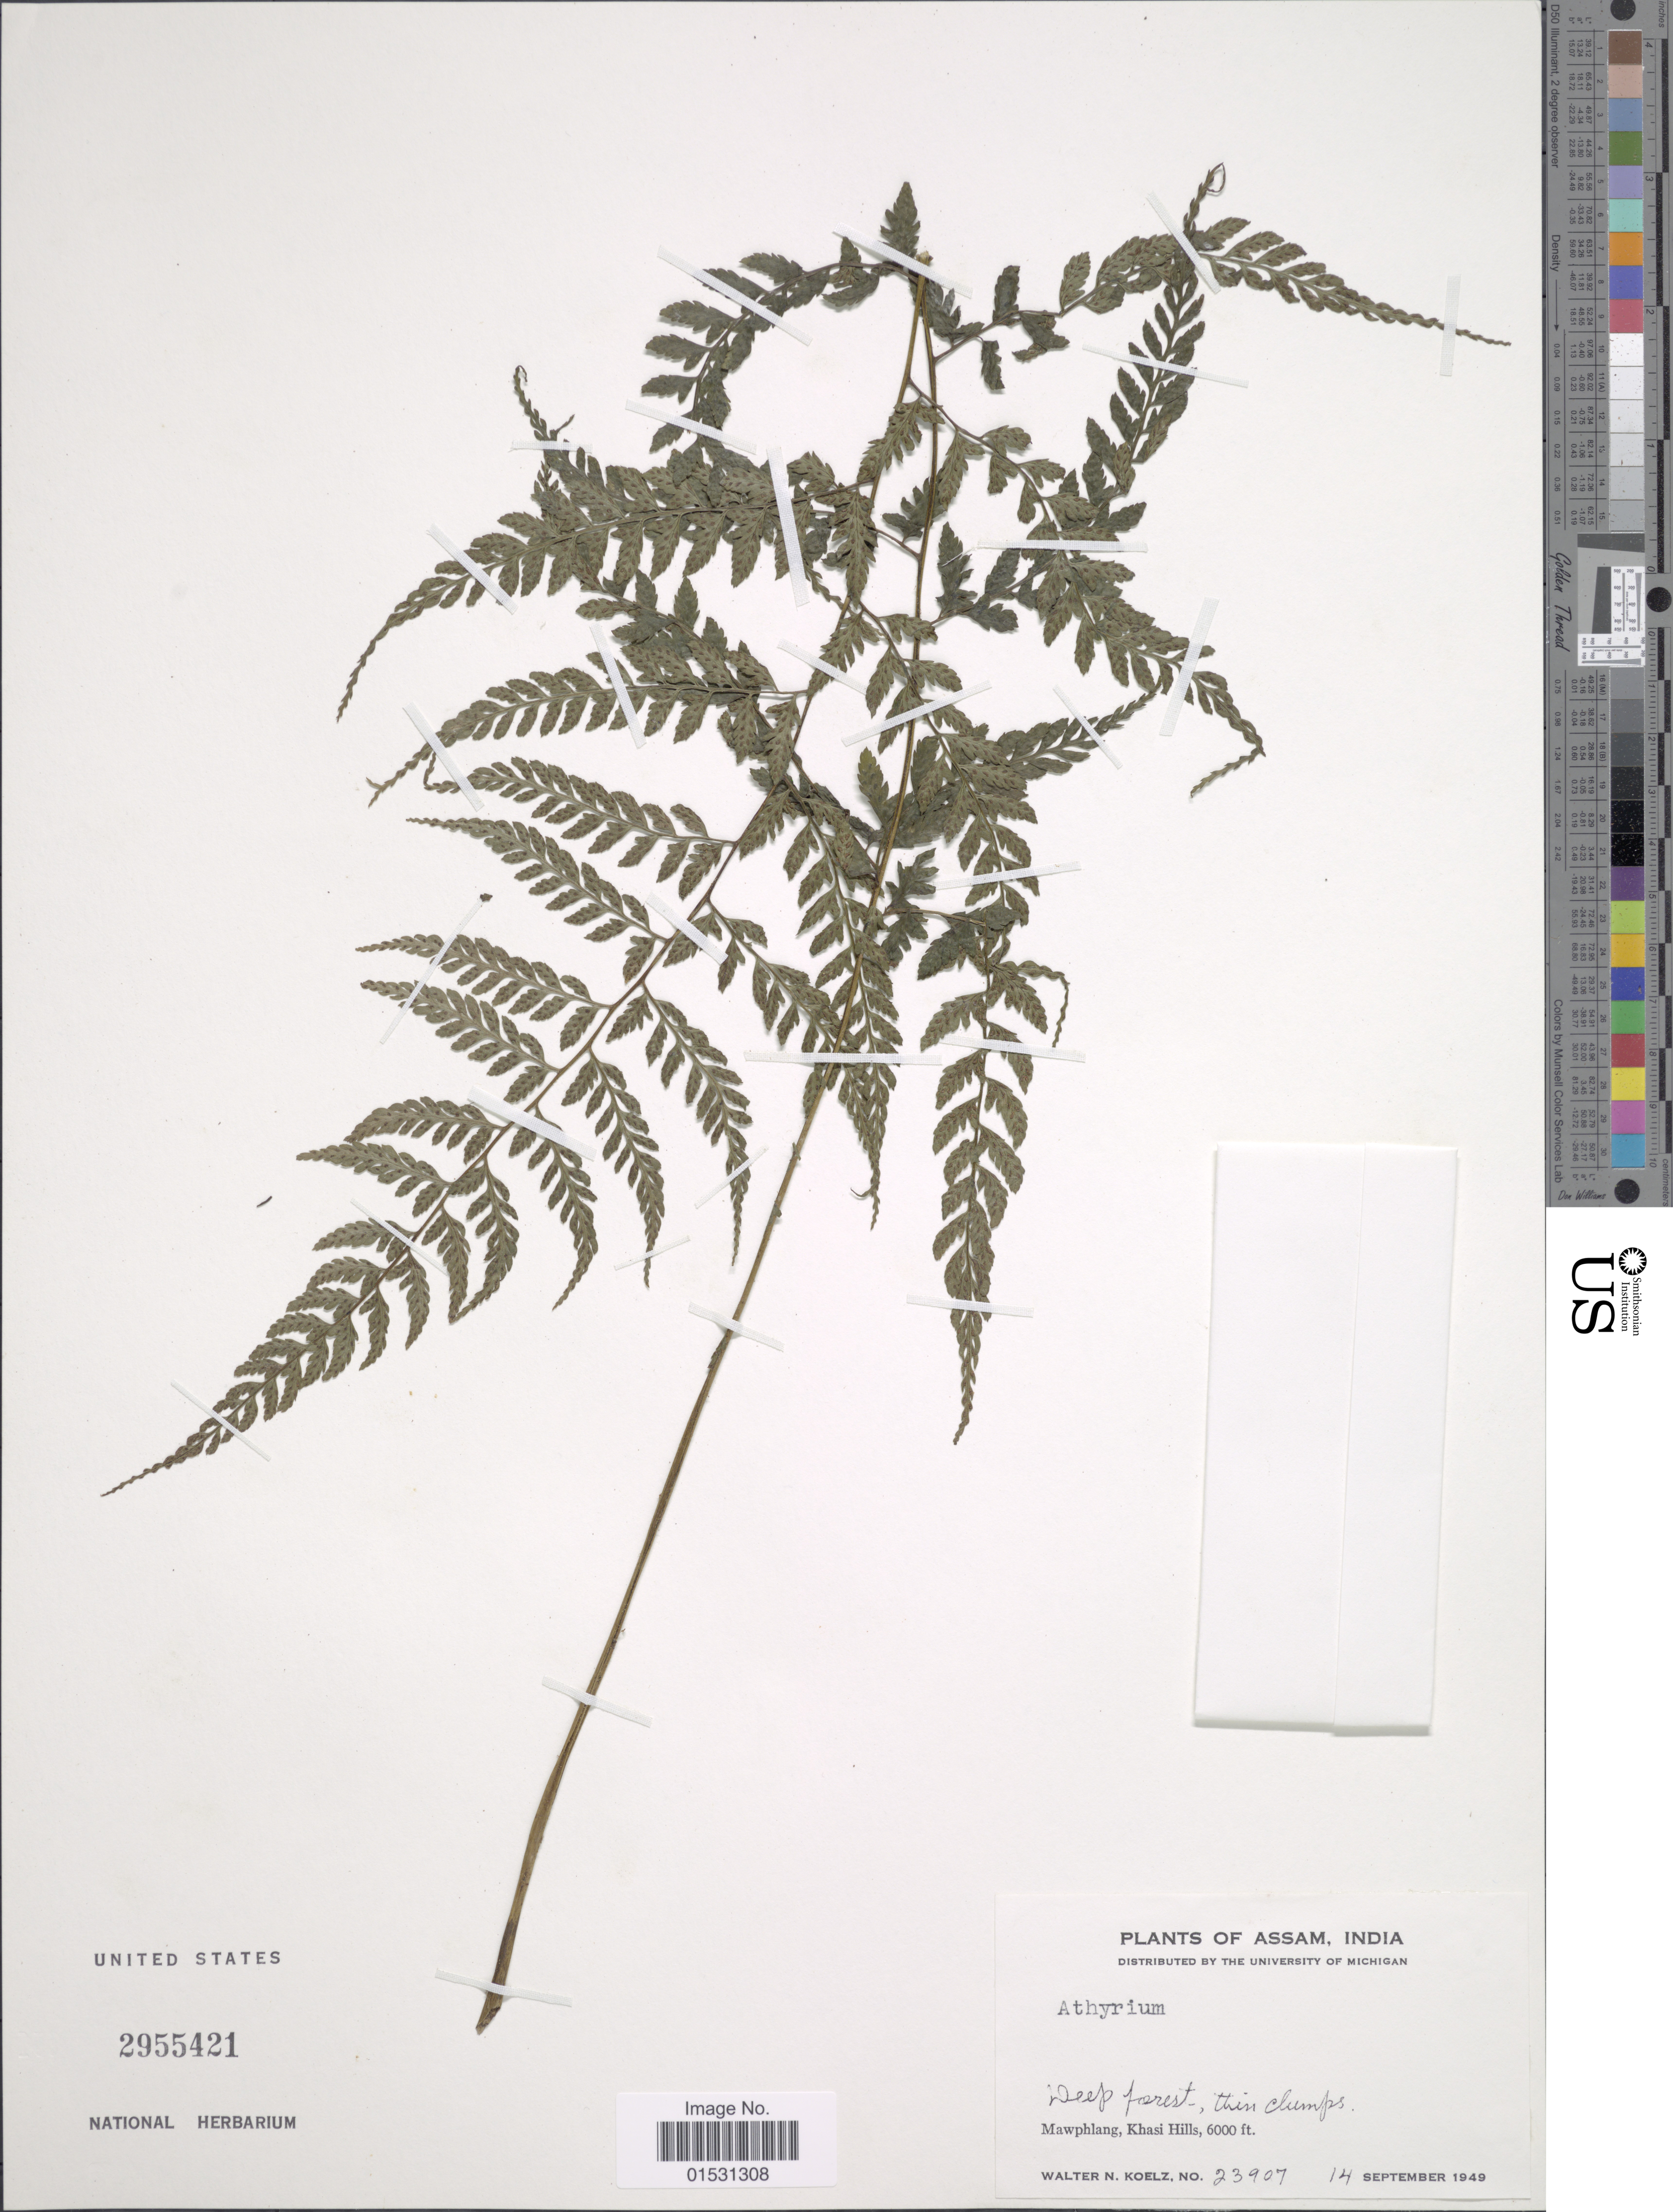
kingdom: Plantae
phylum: Tracheophyta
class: Polypodiopsida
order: Polypodiales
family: Athyriaceae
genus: Athyrium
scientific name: Athyrium sp.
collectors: W. N. Koelz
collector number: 23907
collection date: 1949-09-14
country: India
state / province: Meghalaya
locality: Mawphlang, Khasi Hills.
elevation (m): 1829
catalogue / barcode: US 2955421